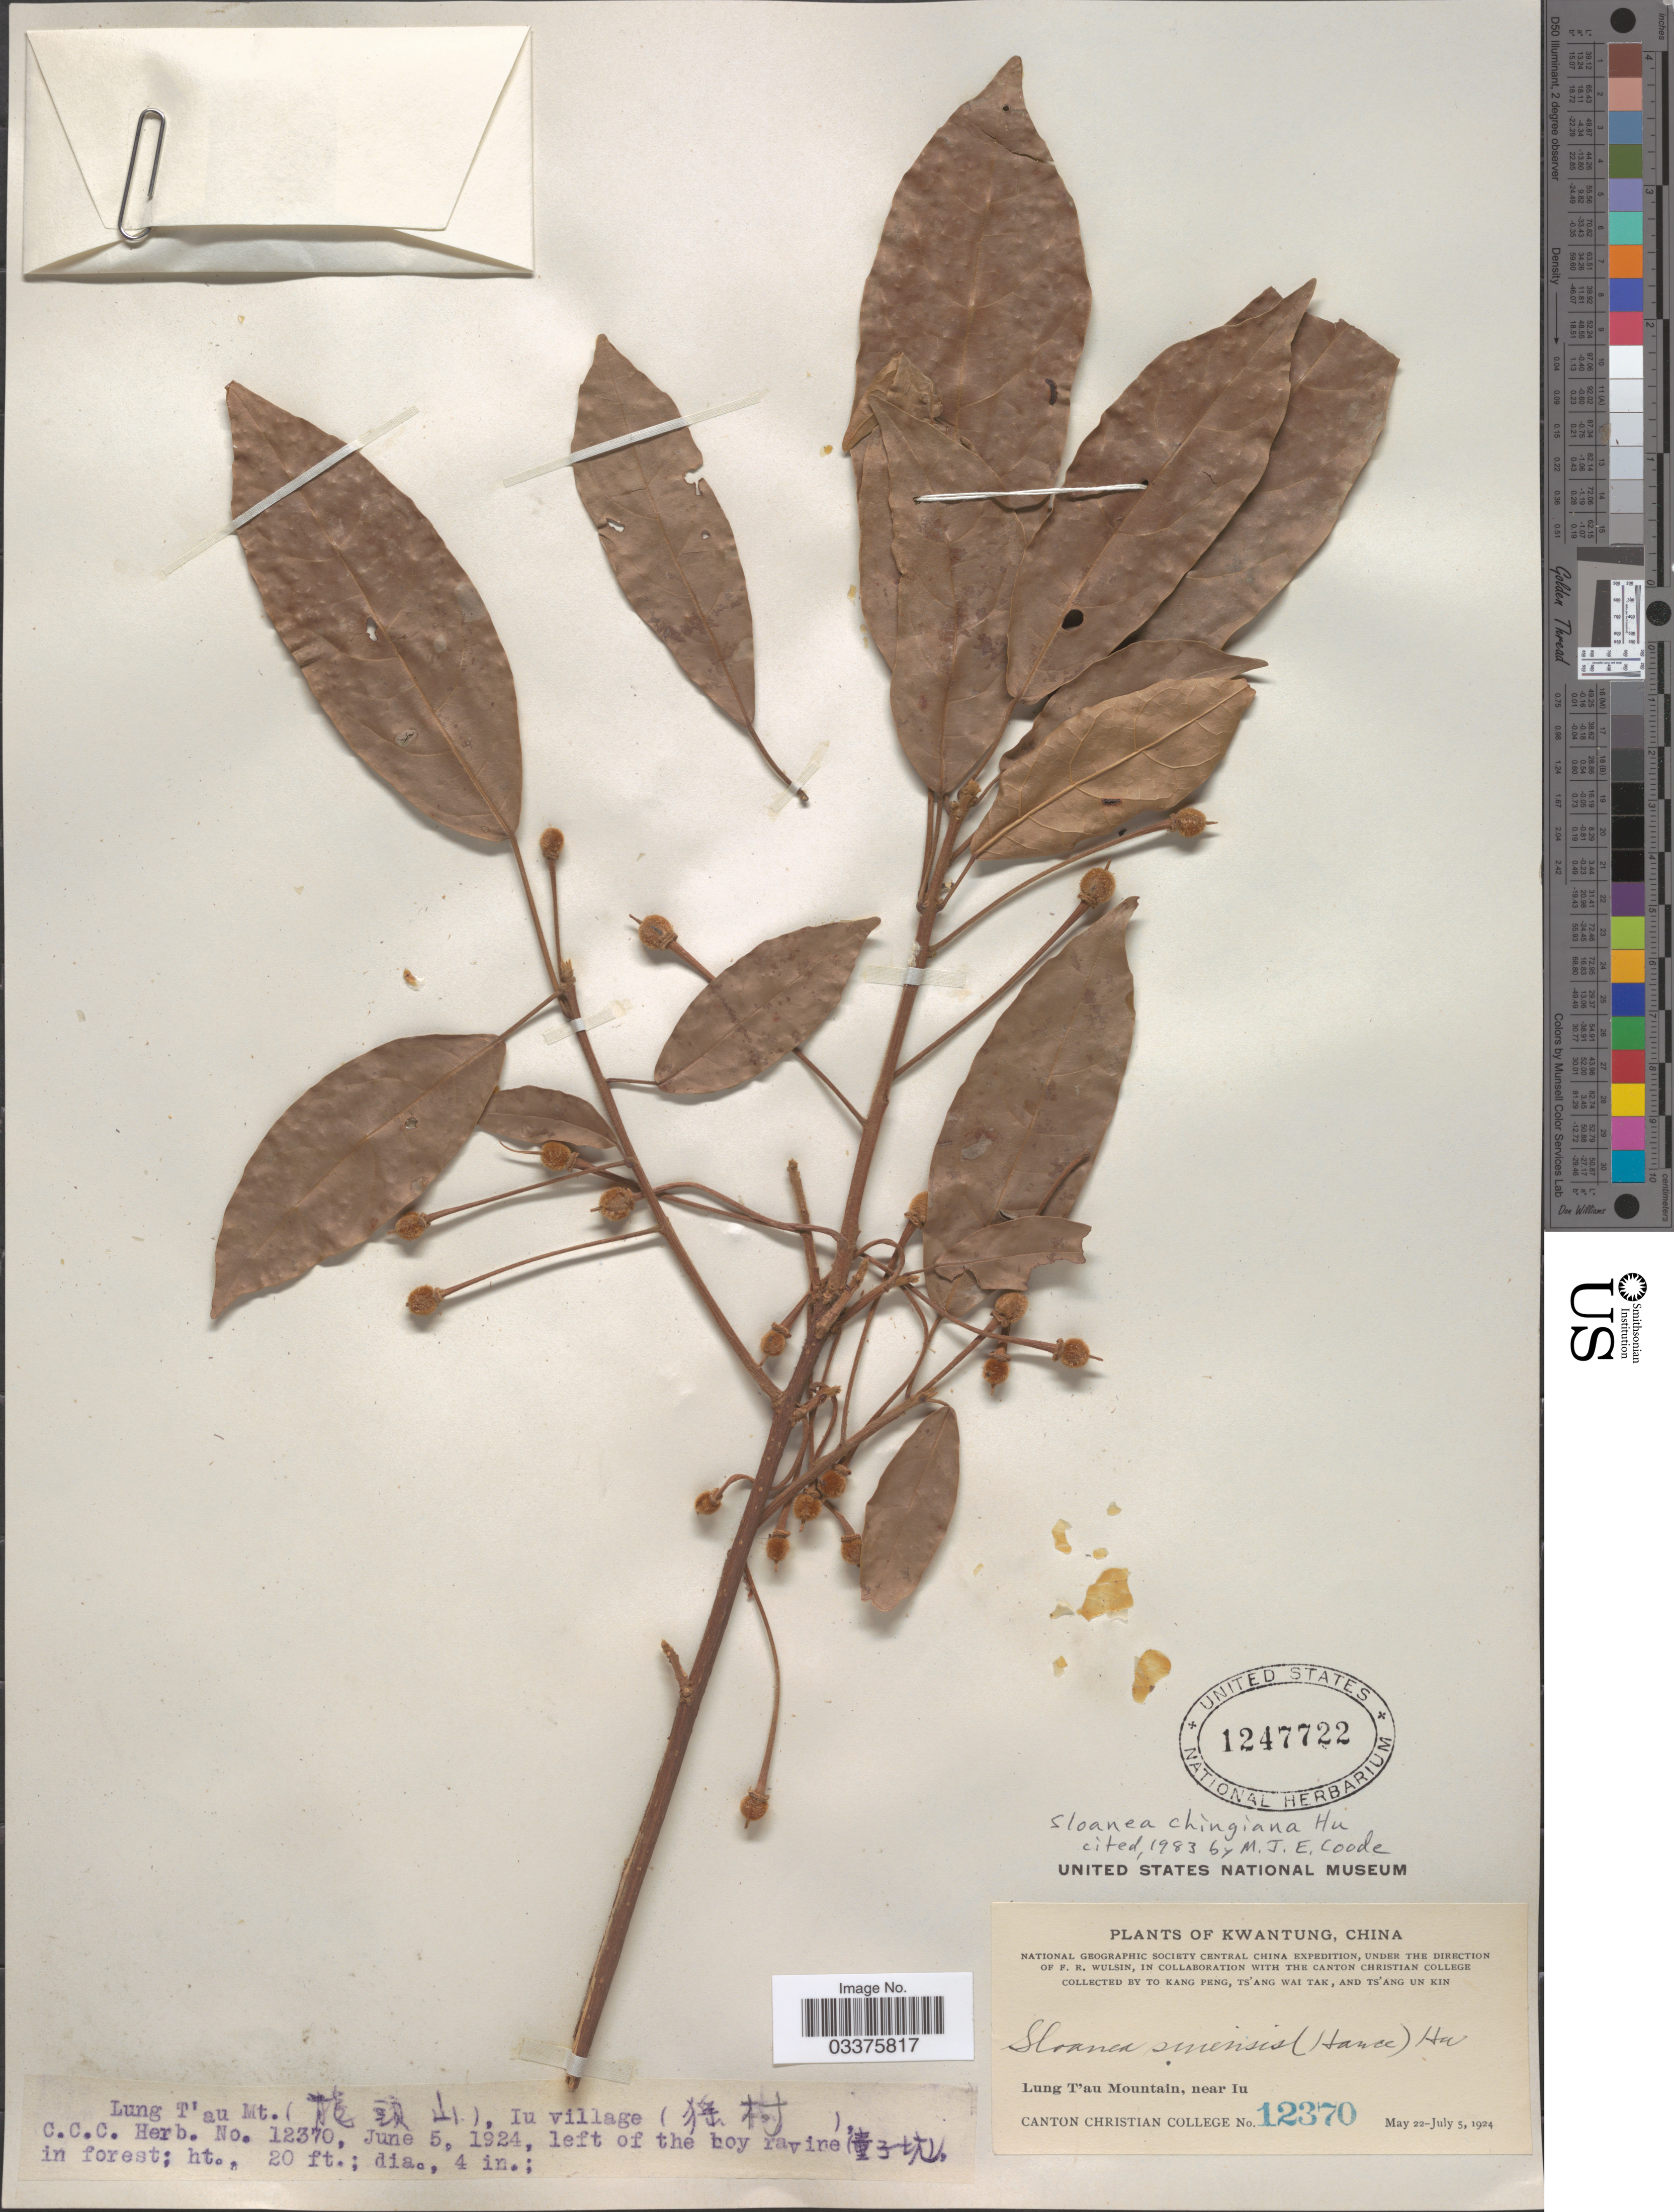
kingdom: Plantae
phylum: Tracheophyta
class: Magnoliopsida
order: Oxalidales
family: Elaeocarpaceae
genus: Sloanea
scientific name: Sloanea chingiana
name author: Hu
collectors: T. K. Peng, W. T. Tsang & Ts' Ang Un Kin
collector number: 12370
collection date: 1924-06-05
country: China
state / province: Guangdong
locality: Kwantung. Lung T'au Mountain, near Iu. Iu village (X).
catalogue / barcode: US 1247722